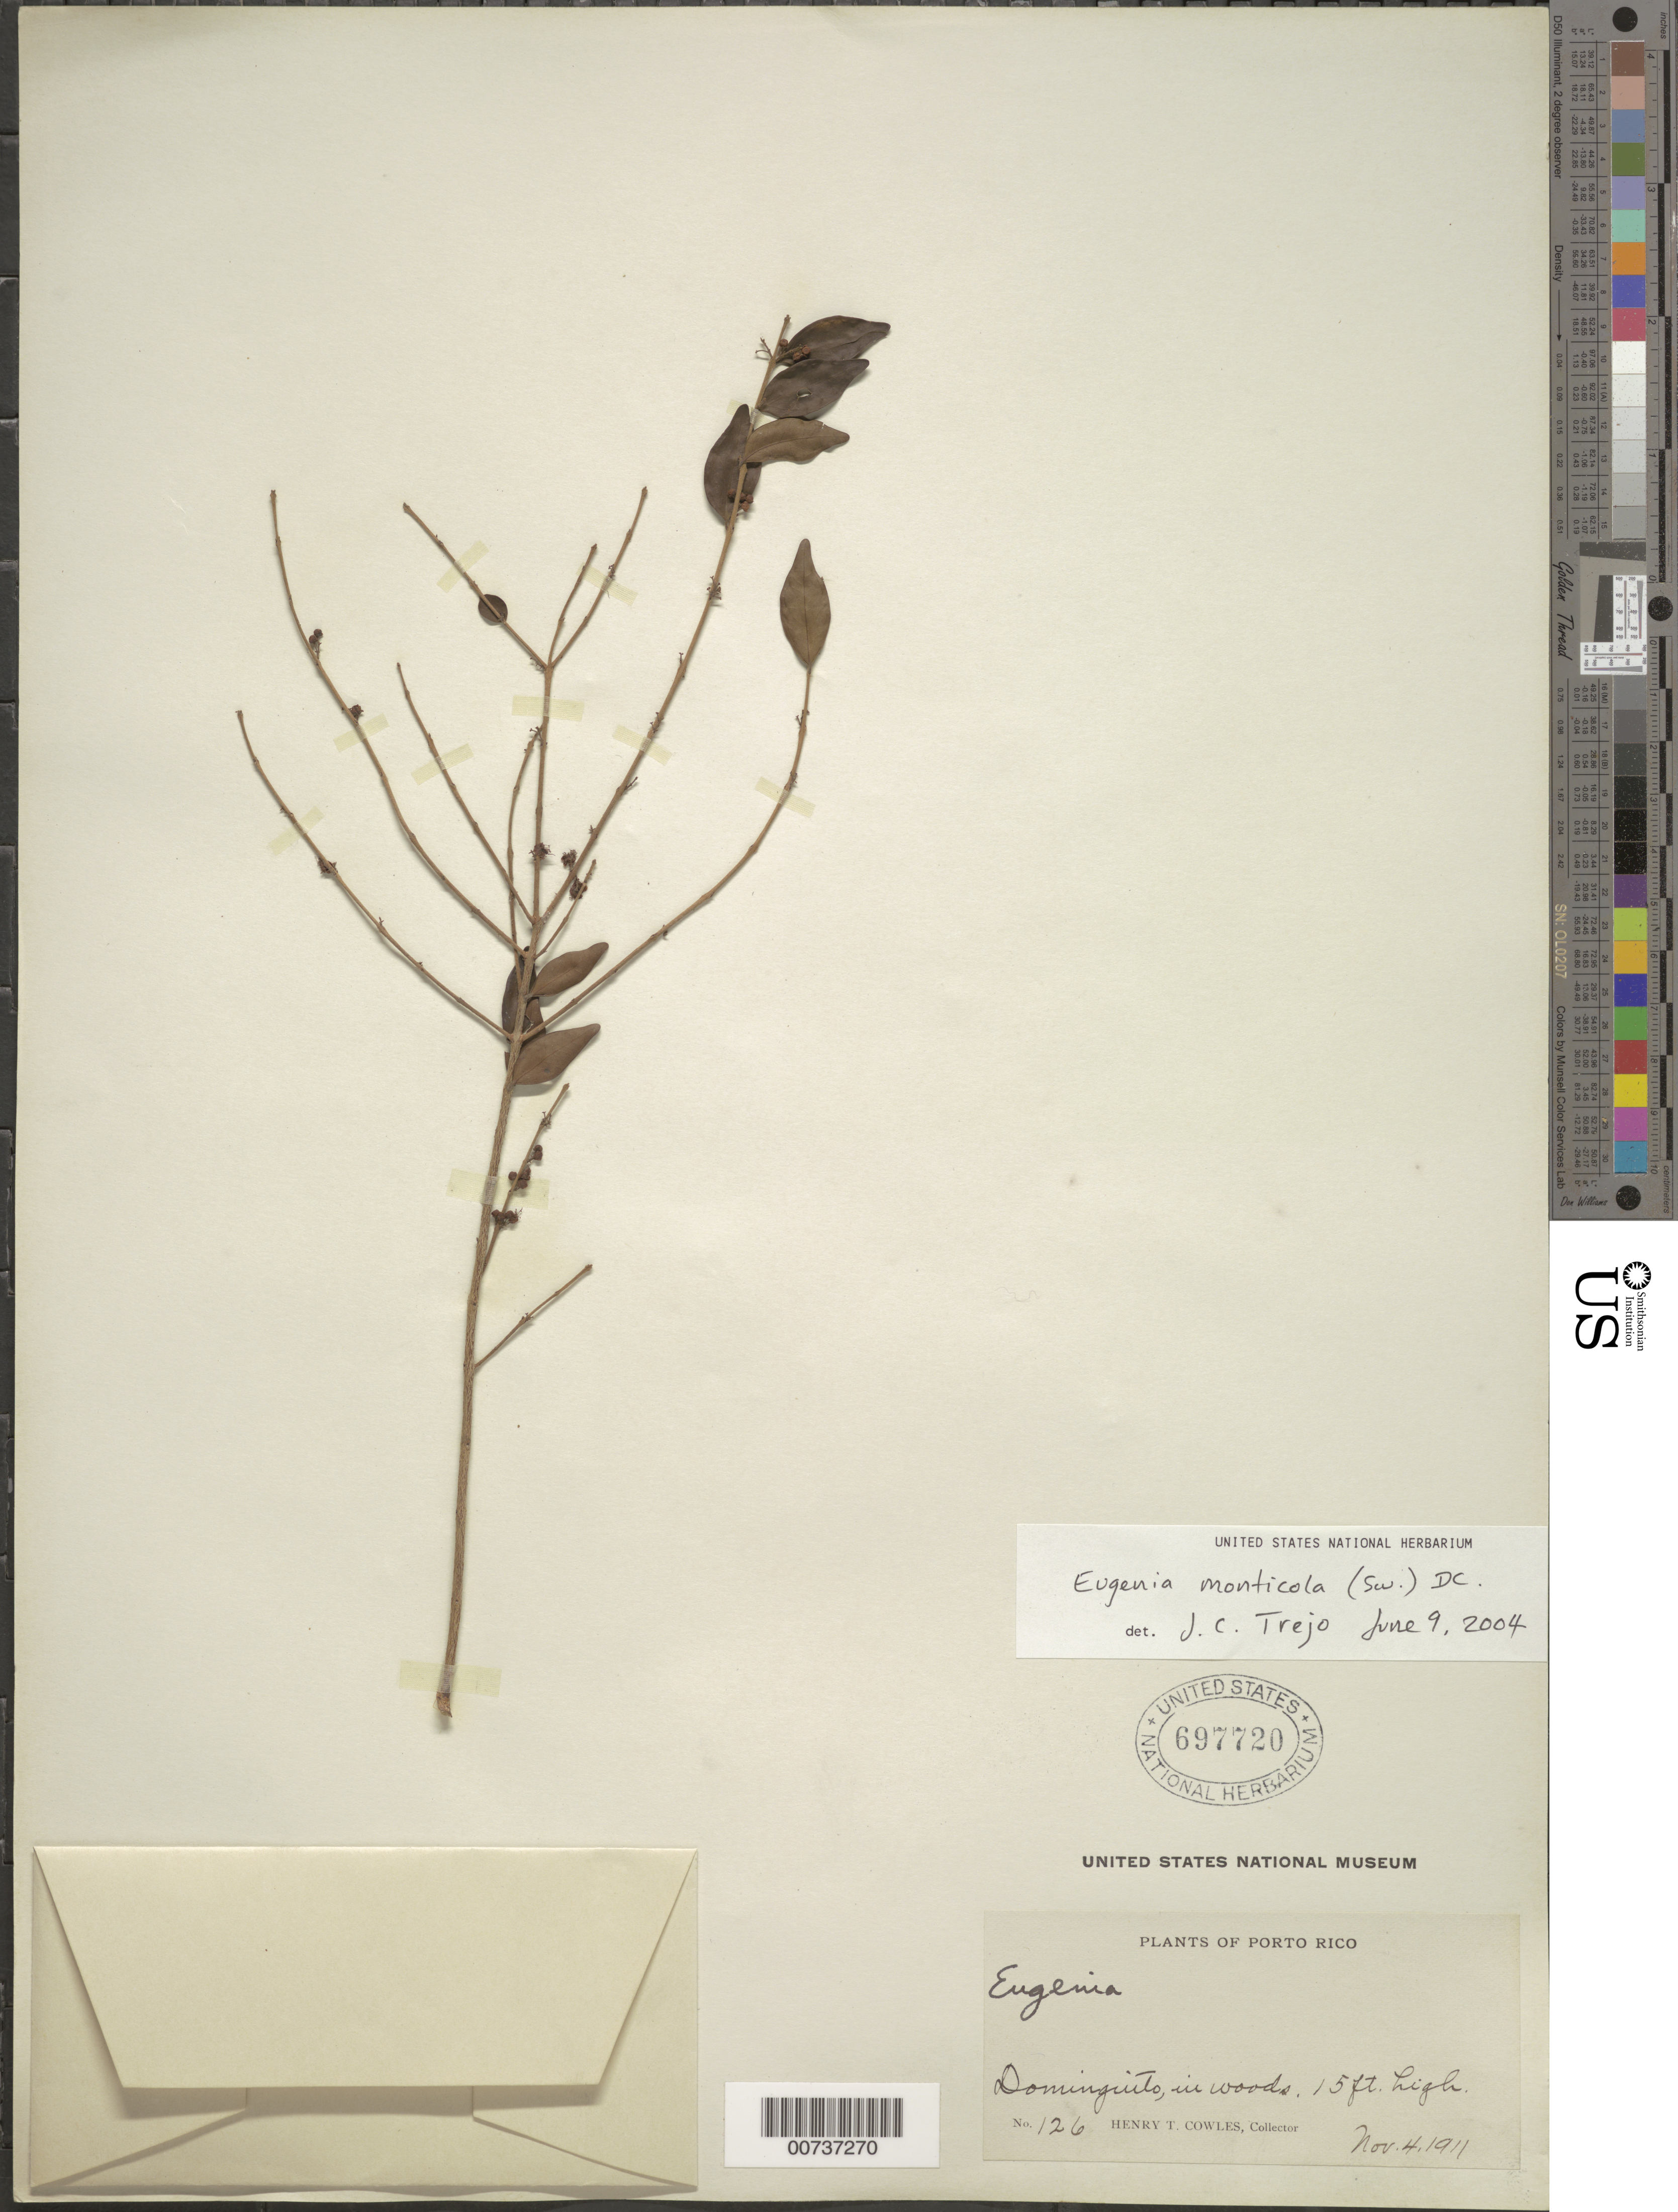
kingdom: Plantae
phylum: Tracheophyta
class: Magnoliopsida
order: Myrtales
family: Myrtaceae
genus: Eugenia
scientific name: Eugenia monticola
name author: (Sw.) DC.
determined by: Trejo-Torres, J. C.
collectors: H. Cowles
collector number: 126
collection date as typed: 04 Nov 1911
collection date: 1911-11-04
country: Puerto Rico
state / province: Arecibo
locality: Dominguito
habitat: In woods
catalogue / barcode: US 697720